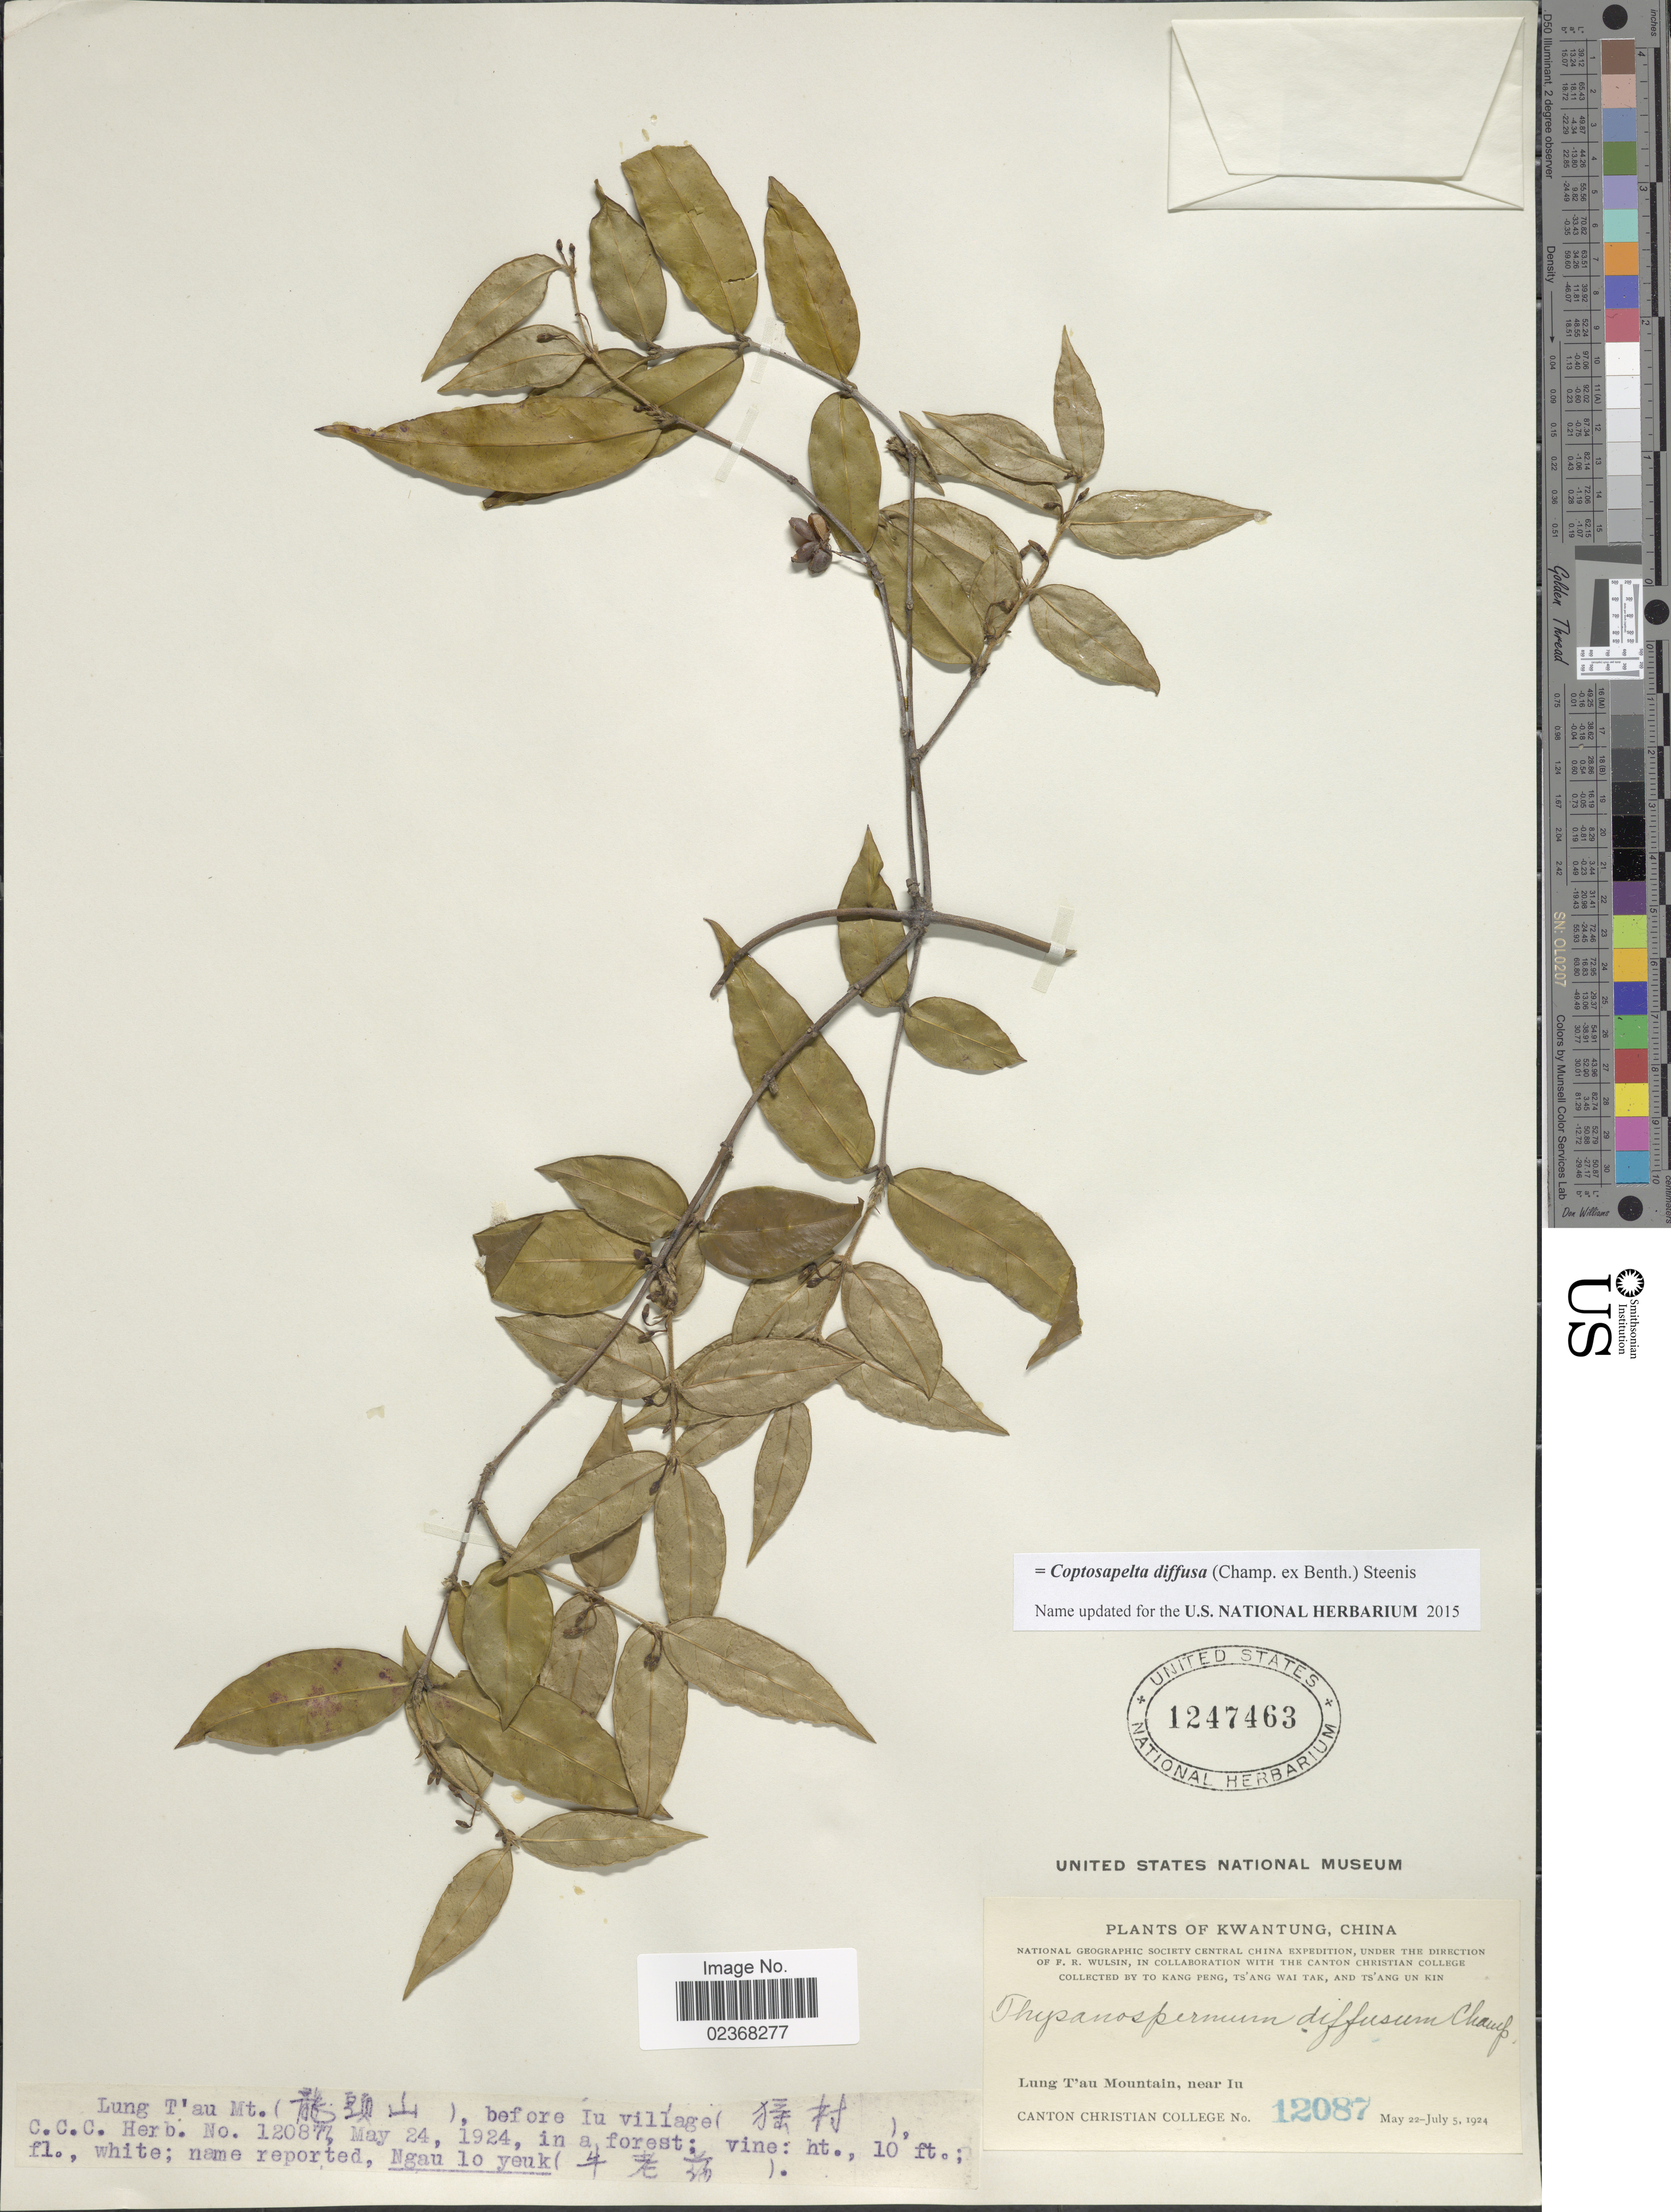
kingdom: Plantae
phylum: Tracheophyta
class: Magnoliopsida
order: Gentianales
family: Rubiaceae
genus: Coptosapelta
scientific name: Coptosapelta diffusa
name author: (Champ. ex Benth.) Steenis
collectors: Canton Christian College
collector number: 12087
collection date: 1924-05-22/1924-07-05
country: China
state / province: Guangdong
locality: Kwangtung, China, Lung T'au Mountain, near Iu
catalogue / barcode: US 1247463